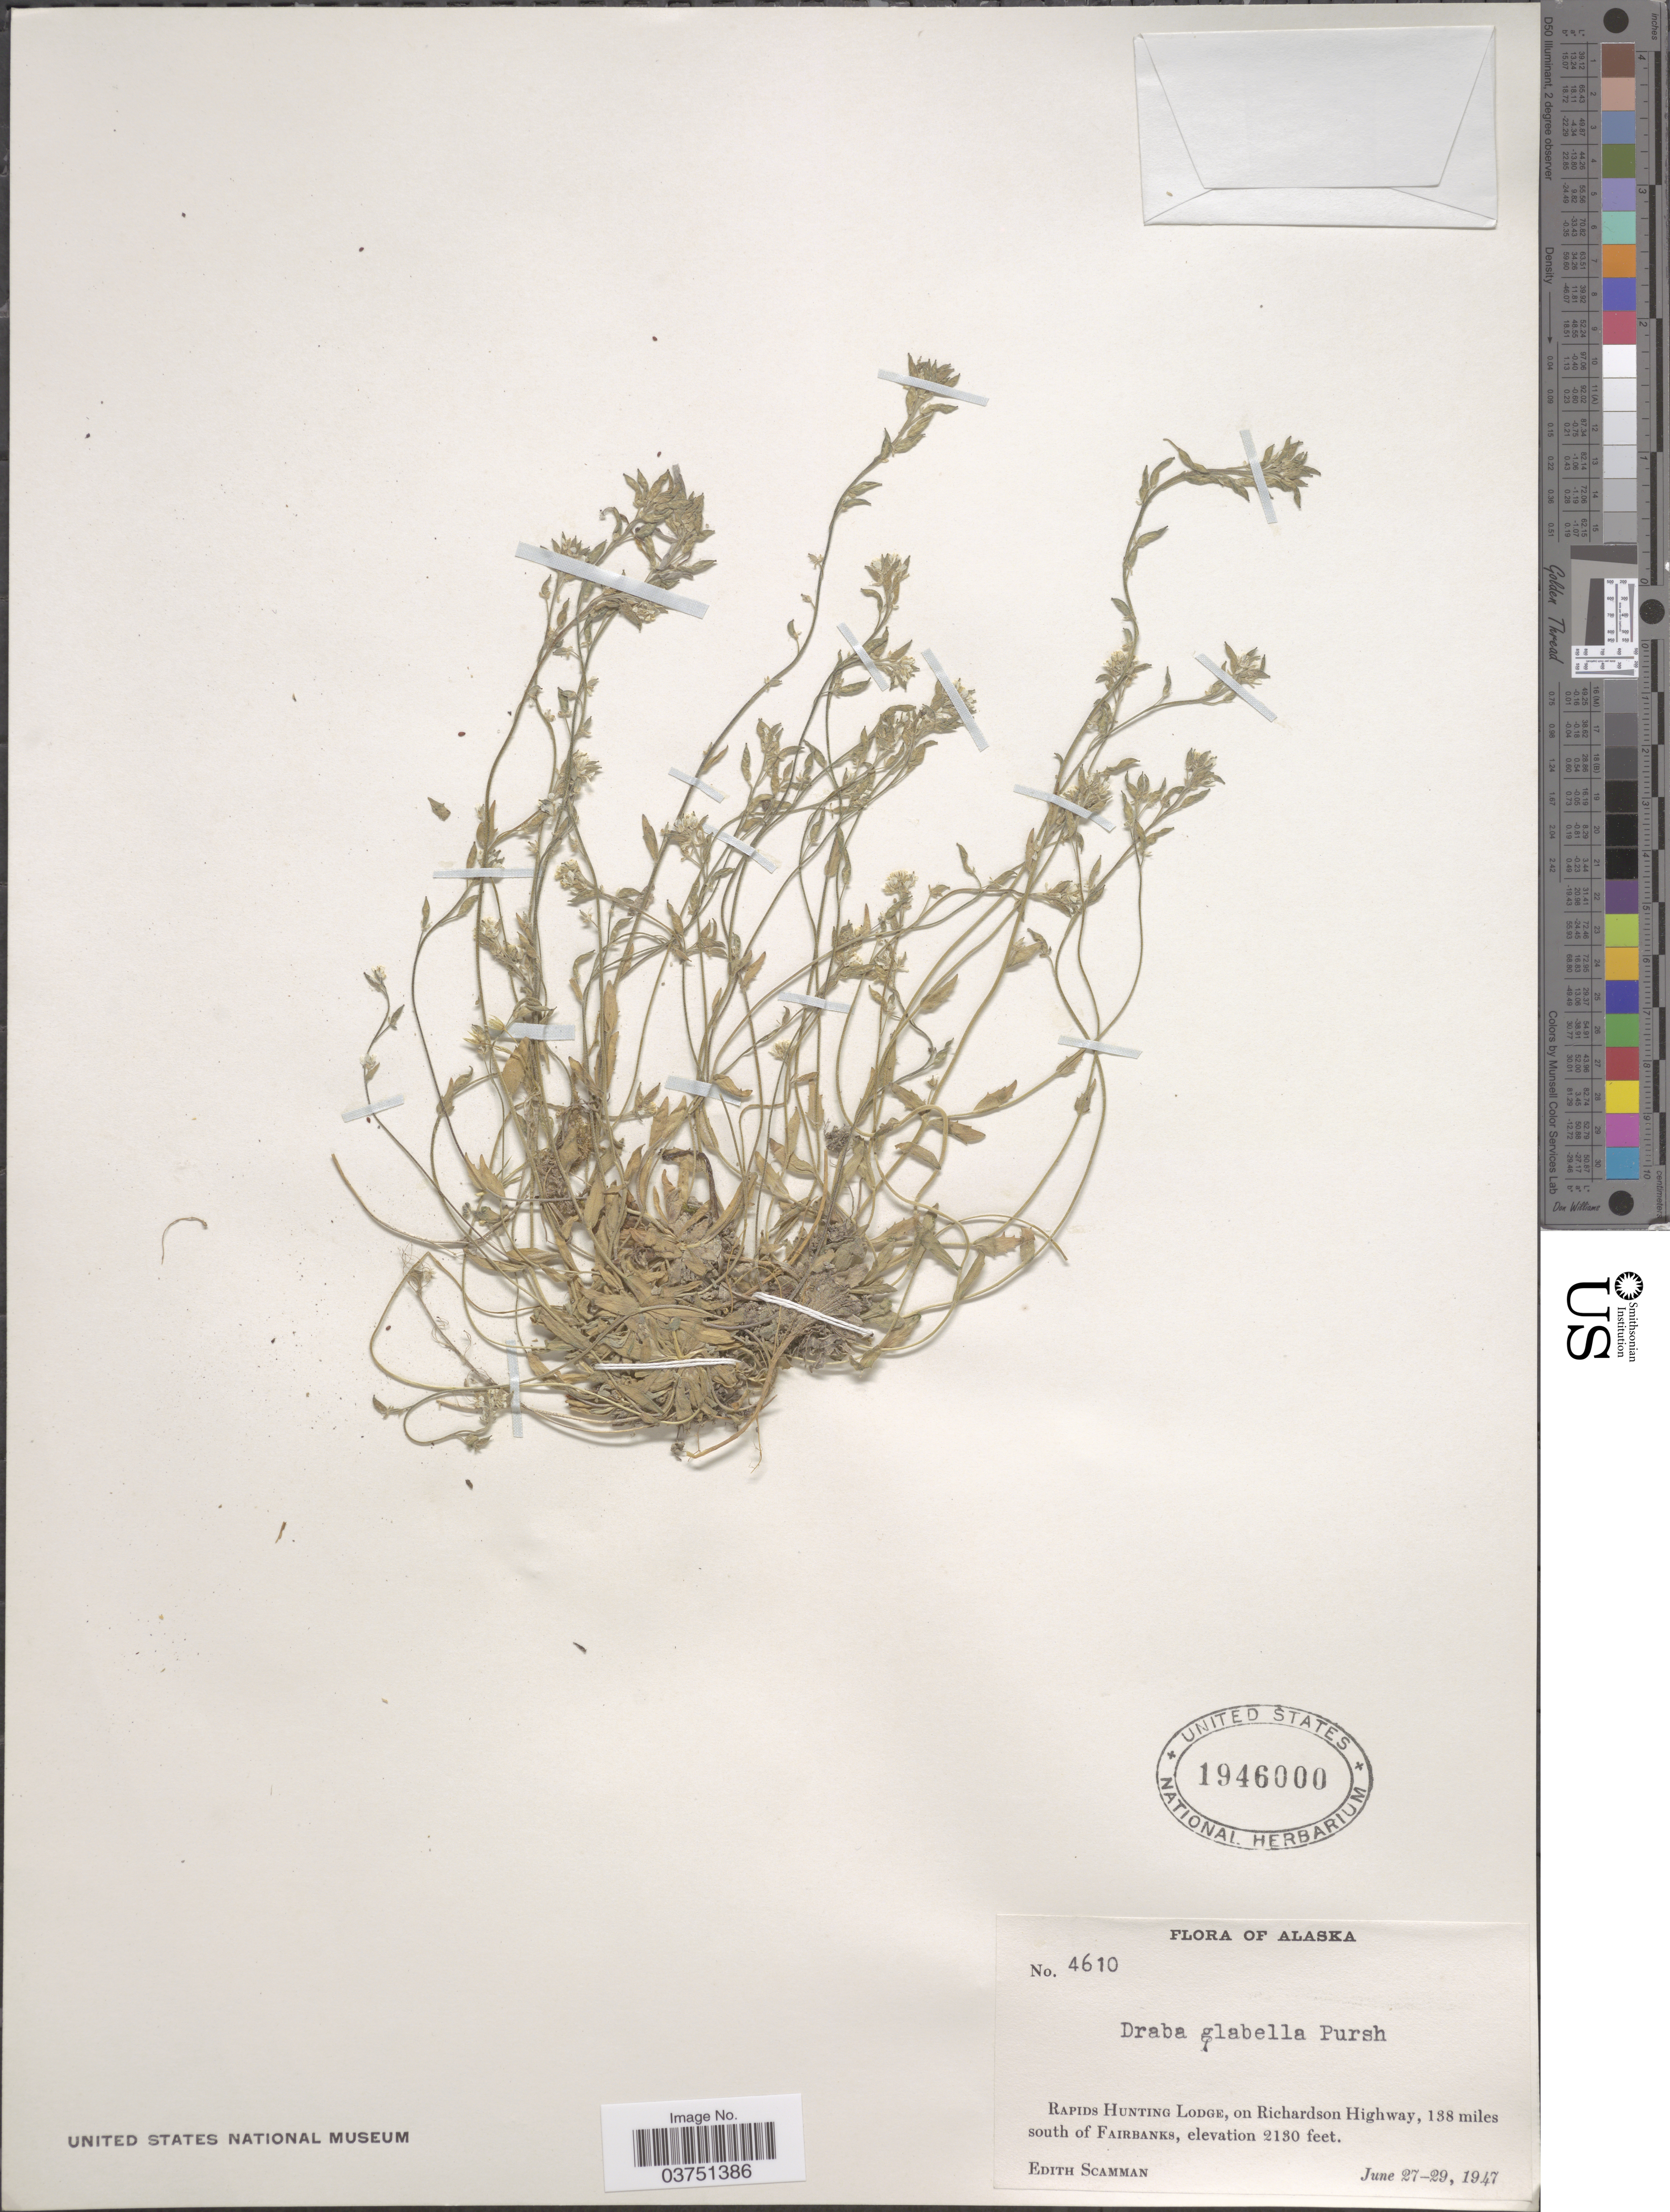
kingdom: Plantae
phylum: Tracheophyta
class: Magnoliopsida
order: Brassicales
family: Brassicaceae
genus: Draba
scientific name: Draba glabella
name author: Pursh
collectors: E. Scamman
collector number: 4610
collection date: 1947-06-27/1947-06-29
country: United States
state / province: Alaska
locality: Rapids Hunting Lodge, on Richardson Highway, 138 miles south of Fairbanks.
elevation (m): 649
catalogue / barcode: US 1946000